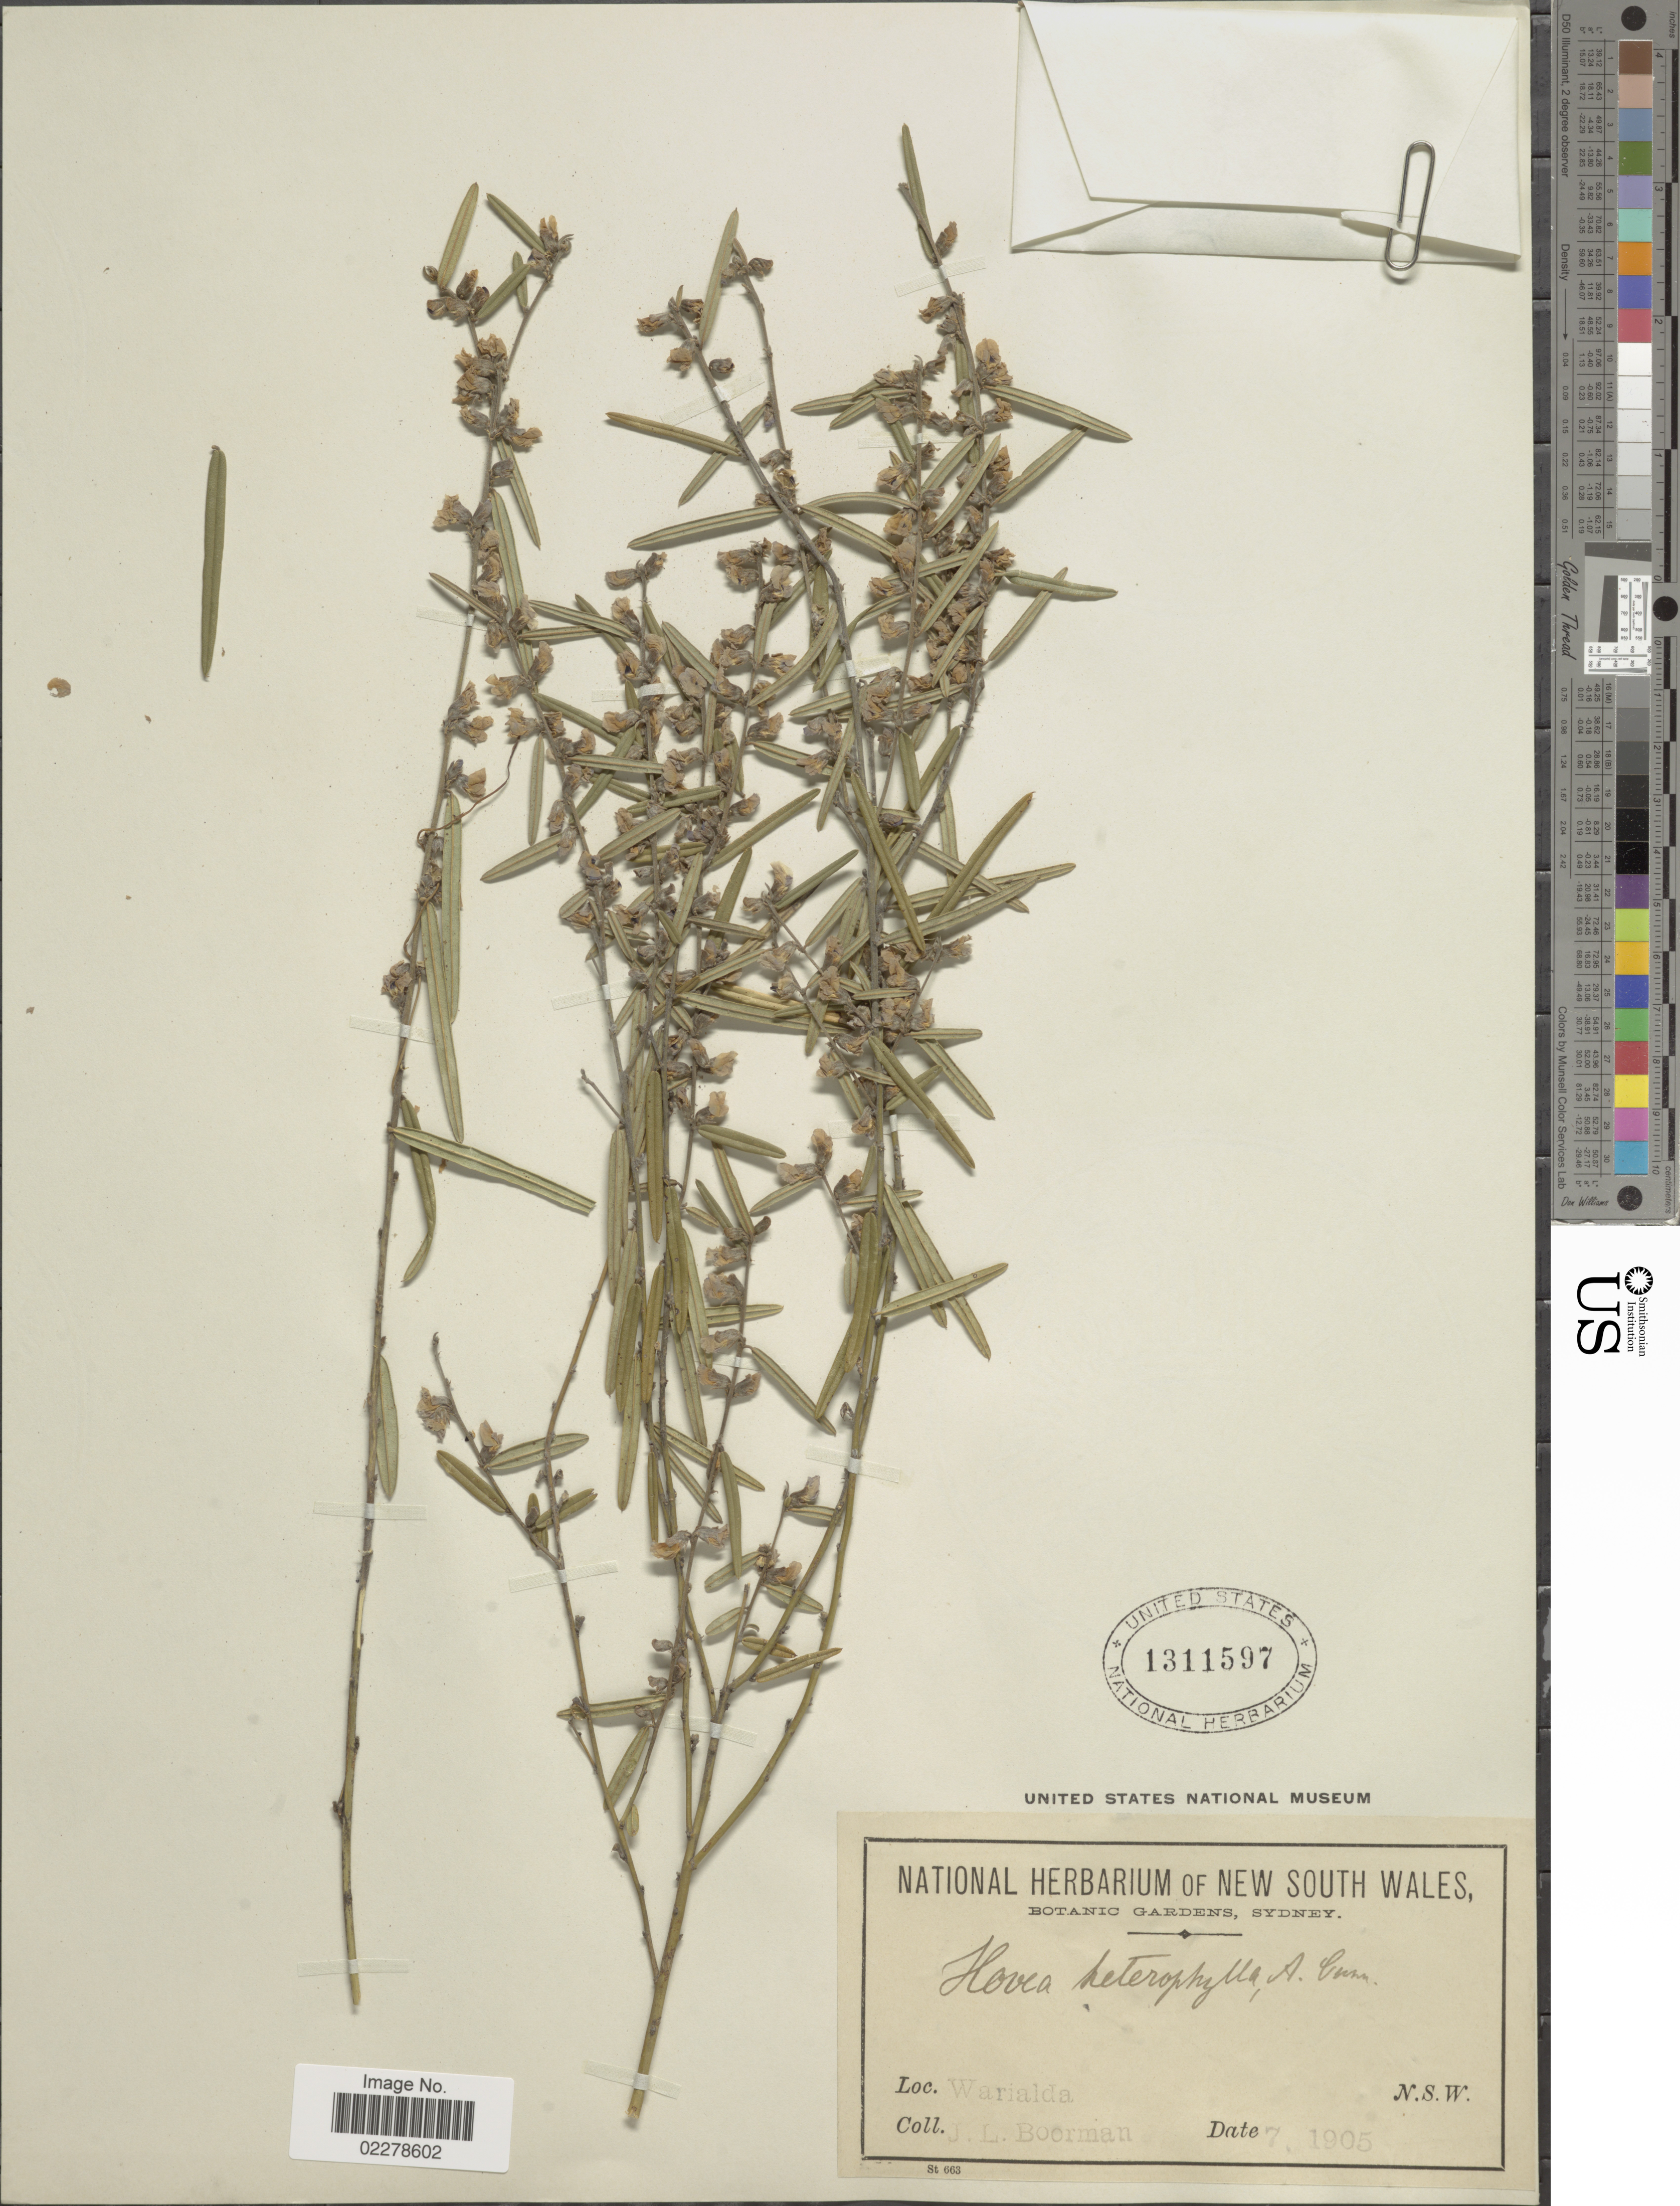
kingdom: Plantae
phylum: Tracheophyta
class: Magnoliopsida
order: Fabales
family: Fabaceae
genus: Hovea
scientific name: Hovea heterophylla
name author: Cunn. ex Hook. f.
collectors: J. Boorman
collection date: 1905-07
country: Australia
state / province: New South Wales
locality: Warialda. N.S.W.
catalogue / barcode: US 1311597